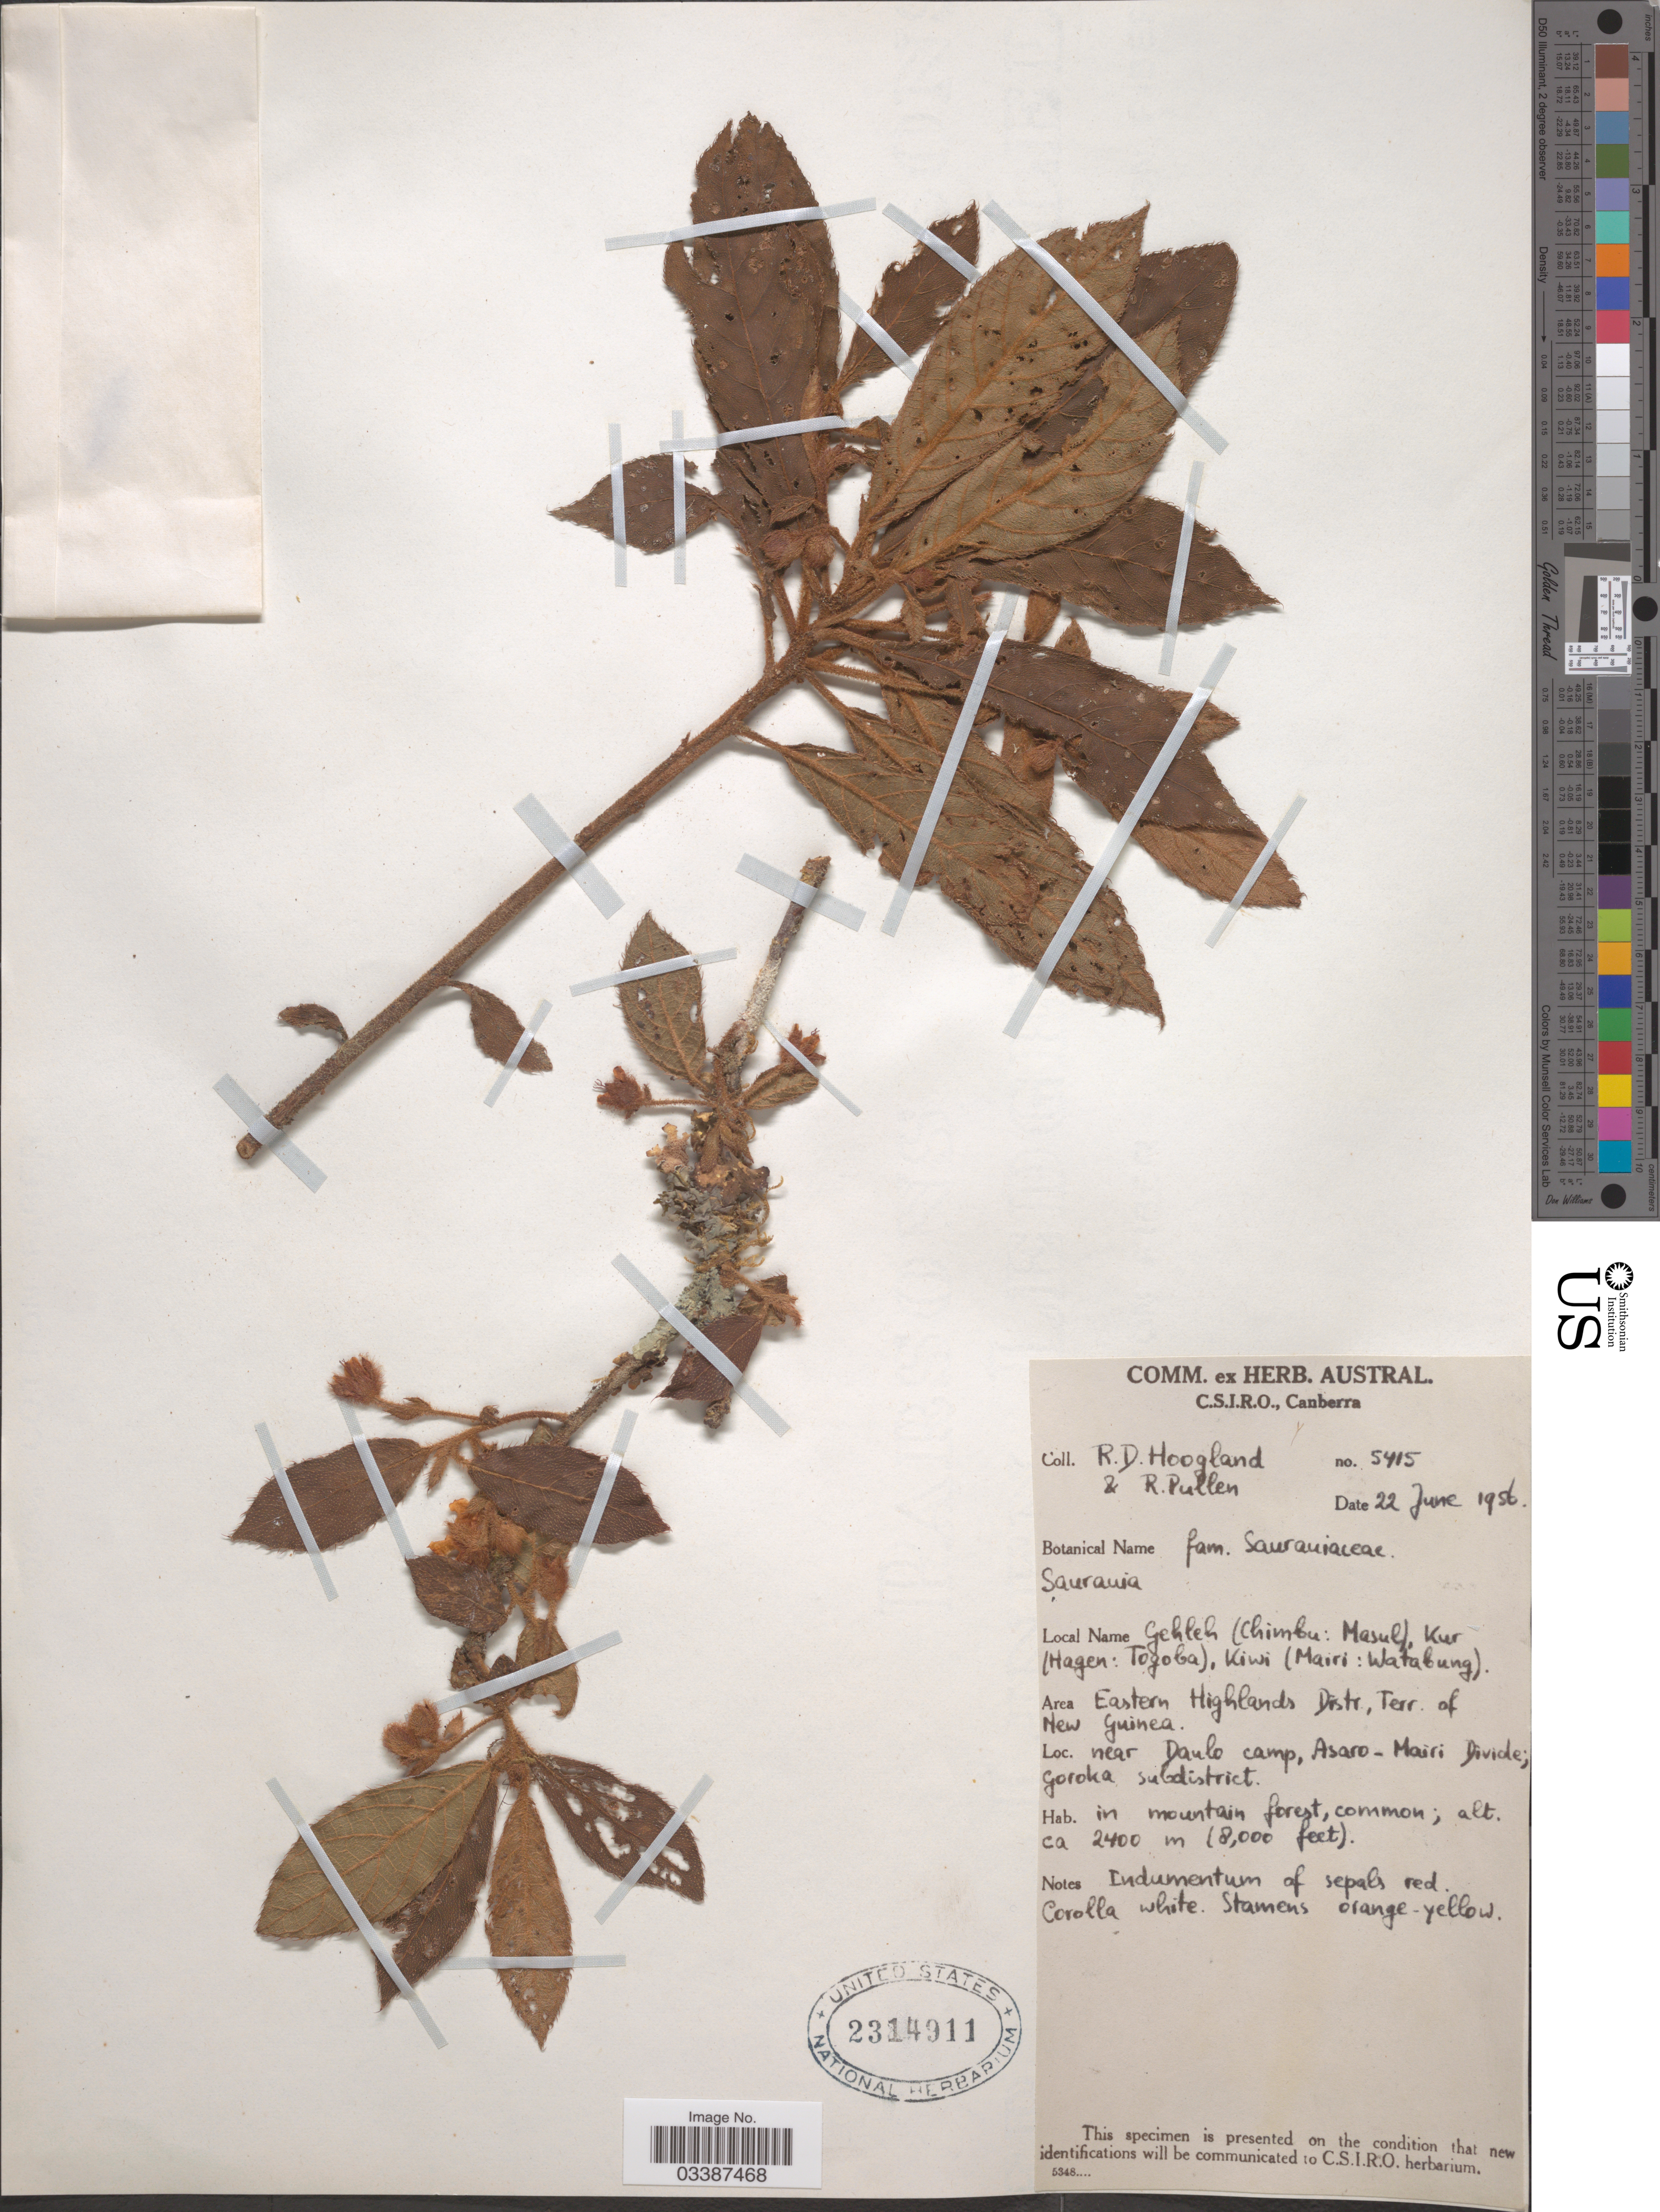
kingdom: Plantae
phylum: Tracheophyta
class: Magnoliopsida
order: Ericales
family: Actinidiaceae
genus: Saurauia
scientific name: Saurauia sp.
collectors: R. D. Hoogland & R. Pullen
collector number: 5415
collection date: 1956-06-22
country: Papua New Guinea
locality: Area Eastern Highlands Distr., Terr. of New Guinea. Near Daulo camp, Asaro - Mairi Divide; Goroka subdistrict.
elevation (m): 2438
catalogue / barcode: US 2314911